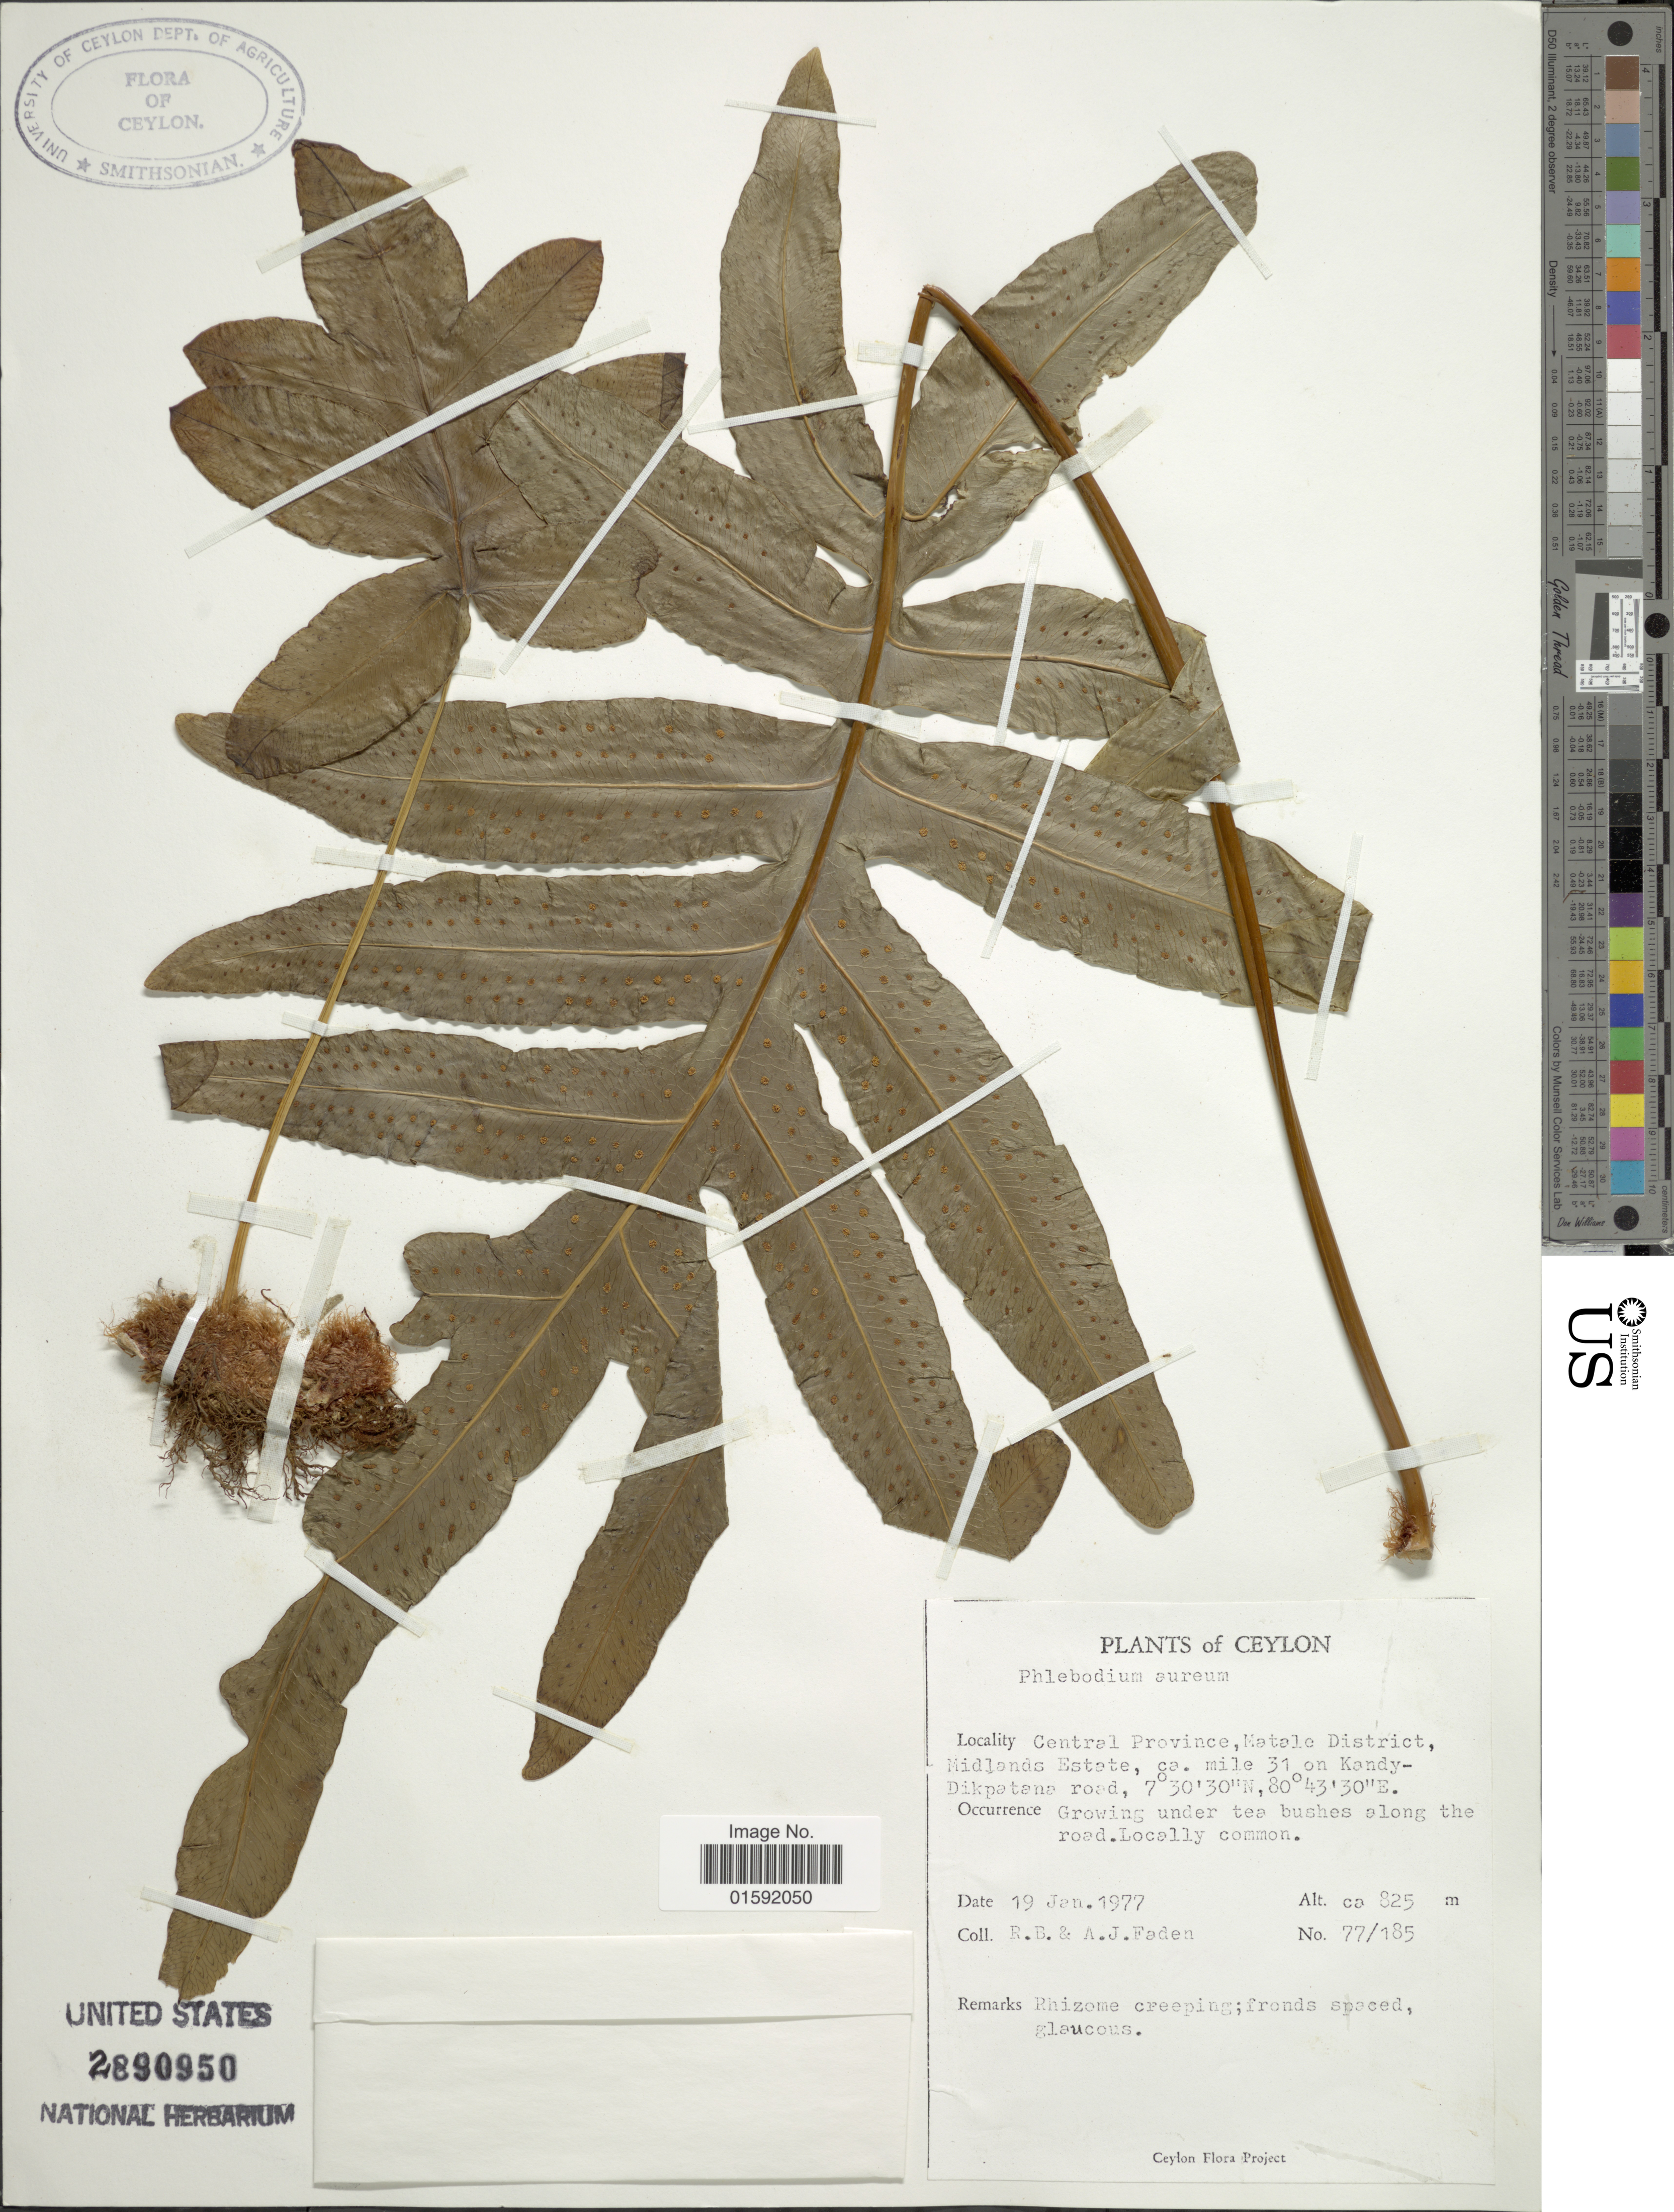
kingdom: Plantae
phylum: Tracheophyta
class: Polypodiopsida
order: Polypodiales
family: Polypodiaceae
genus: Phlebodium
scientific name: Phlebodium aureum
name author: (L.) J. Sm.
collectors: R. B. Faden & A. J. Faden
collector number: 77/185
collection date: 1977-01-19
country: Sri Lanka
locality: Central Province, Matale District, Midlands Estate, ca. mile 31 on Kandy Dikpatana road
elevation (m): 825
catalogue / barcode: US 2890950